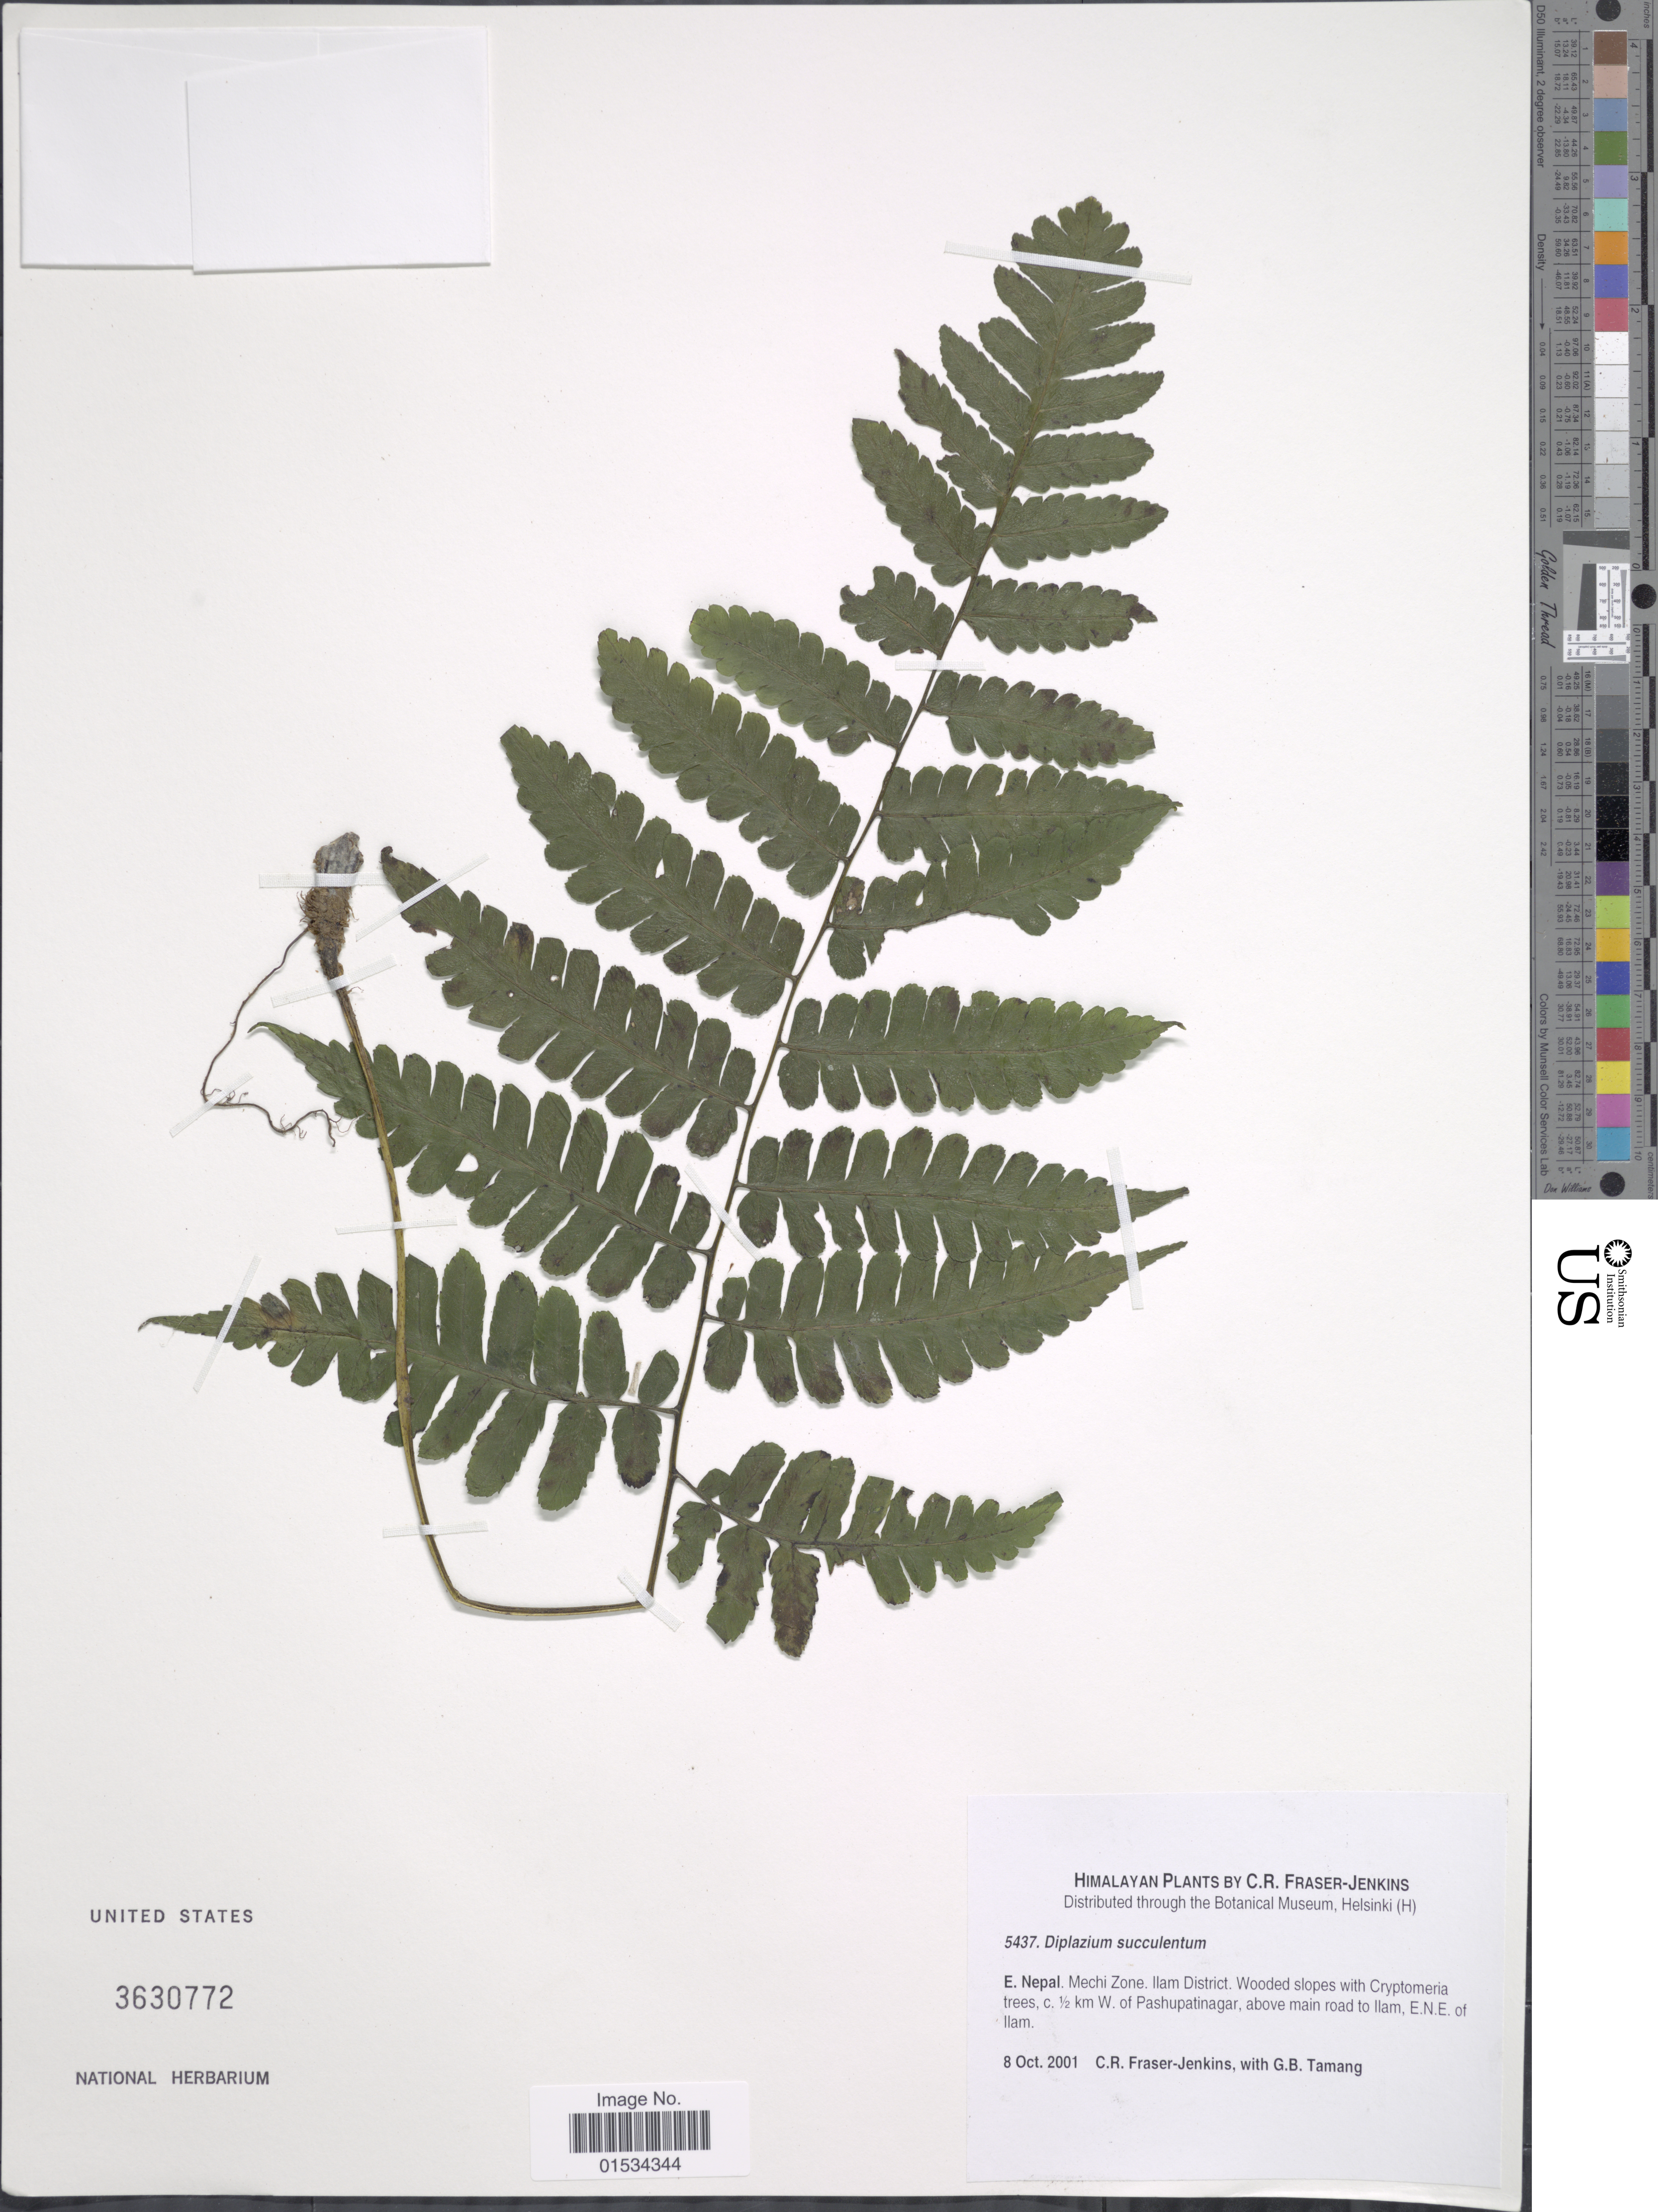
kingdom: Plantae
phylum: Tracheophyta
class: Polypodiopsida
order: Polypodiales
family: Athyriaceae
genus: Diplazium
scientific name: Diplazium succulentum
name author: (C.B. Clarke) C. Chr.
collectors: C. R. Fraser-Jenkins & G. Tamang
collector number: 5437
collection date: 2001-10-08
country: Nepal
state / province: Mechi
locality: E. Nepal, Mechi Zone, Ilam District, Wooded slopes with Cryptomenia trees, c. 0.5 km W. of Pashupatinagar, above main road to Ilam, E.N.E of Ilam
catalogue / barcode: US 3630772